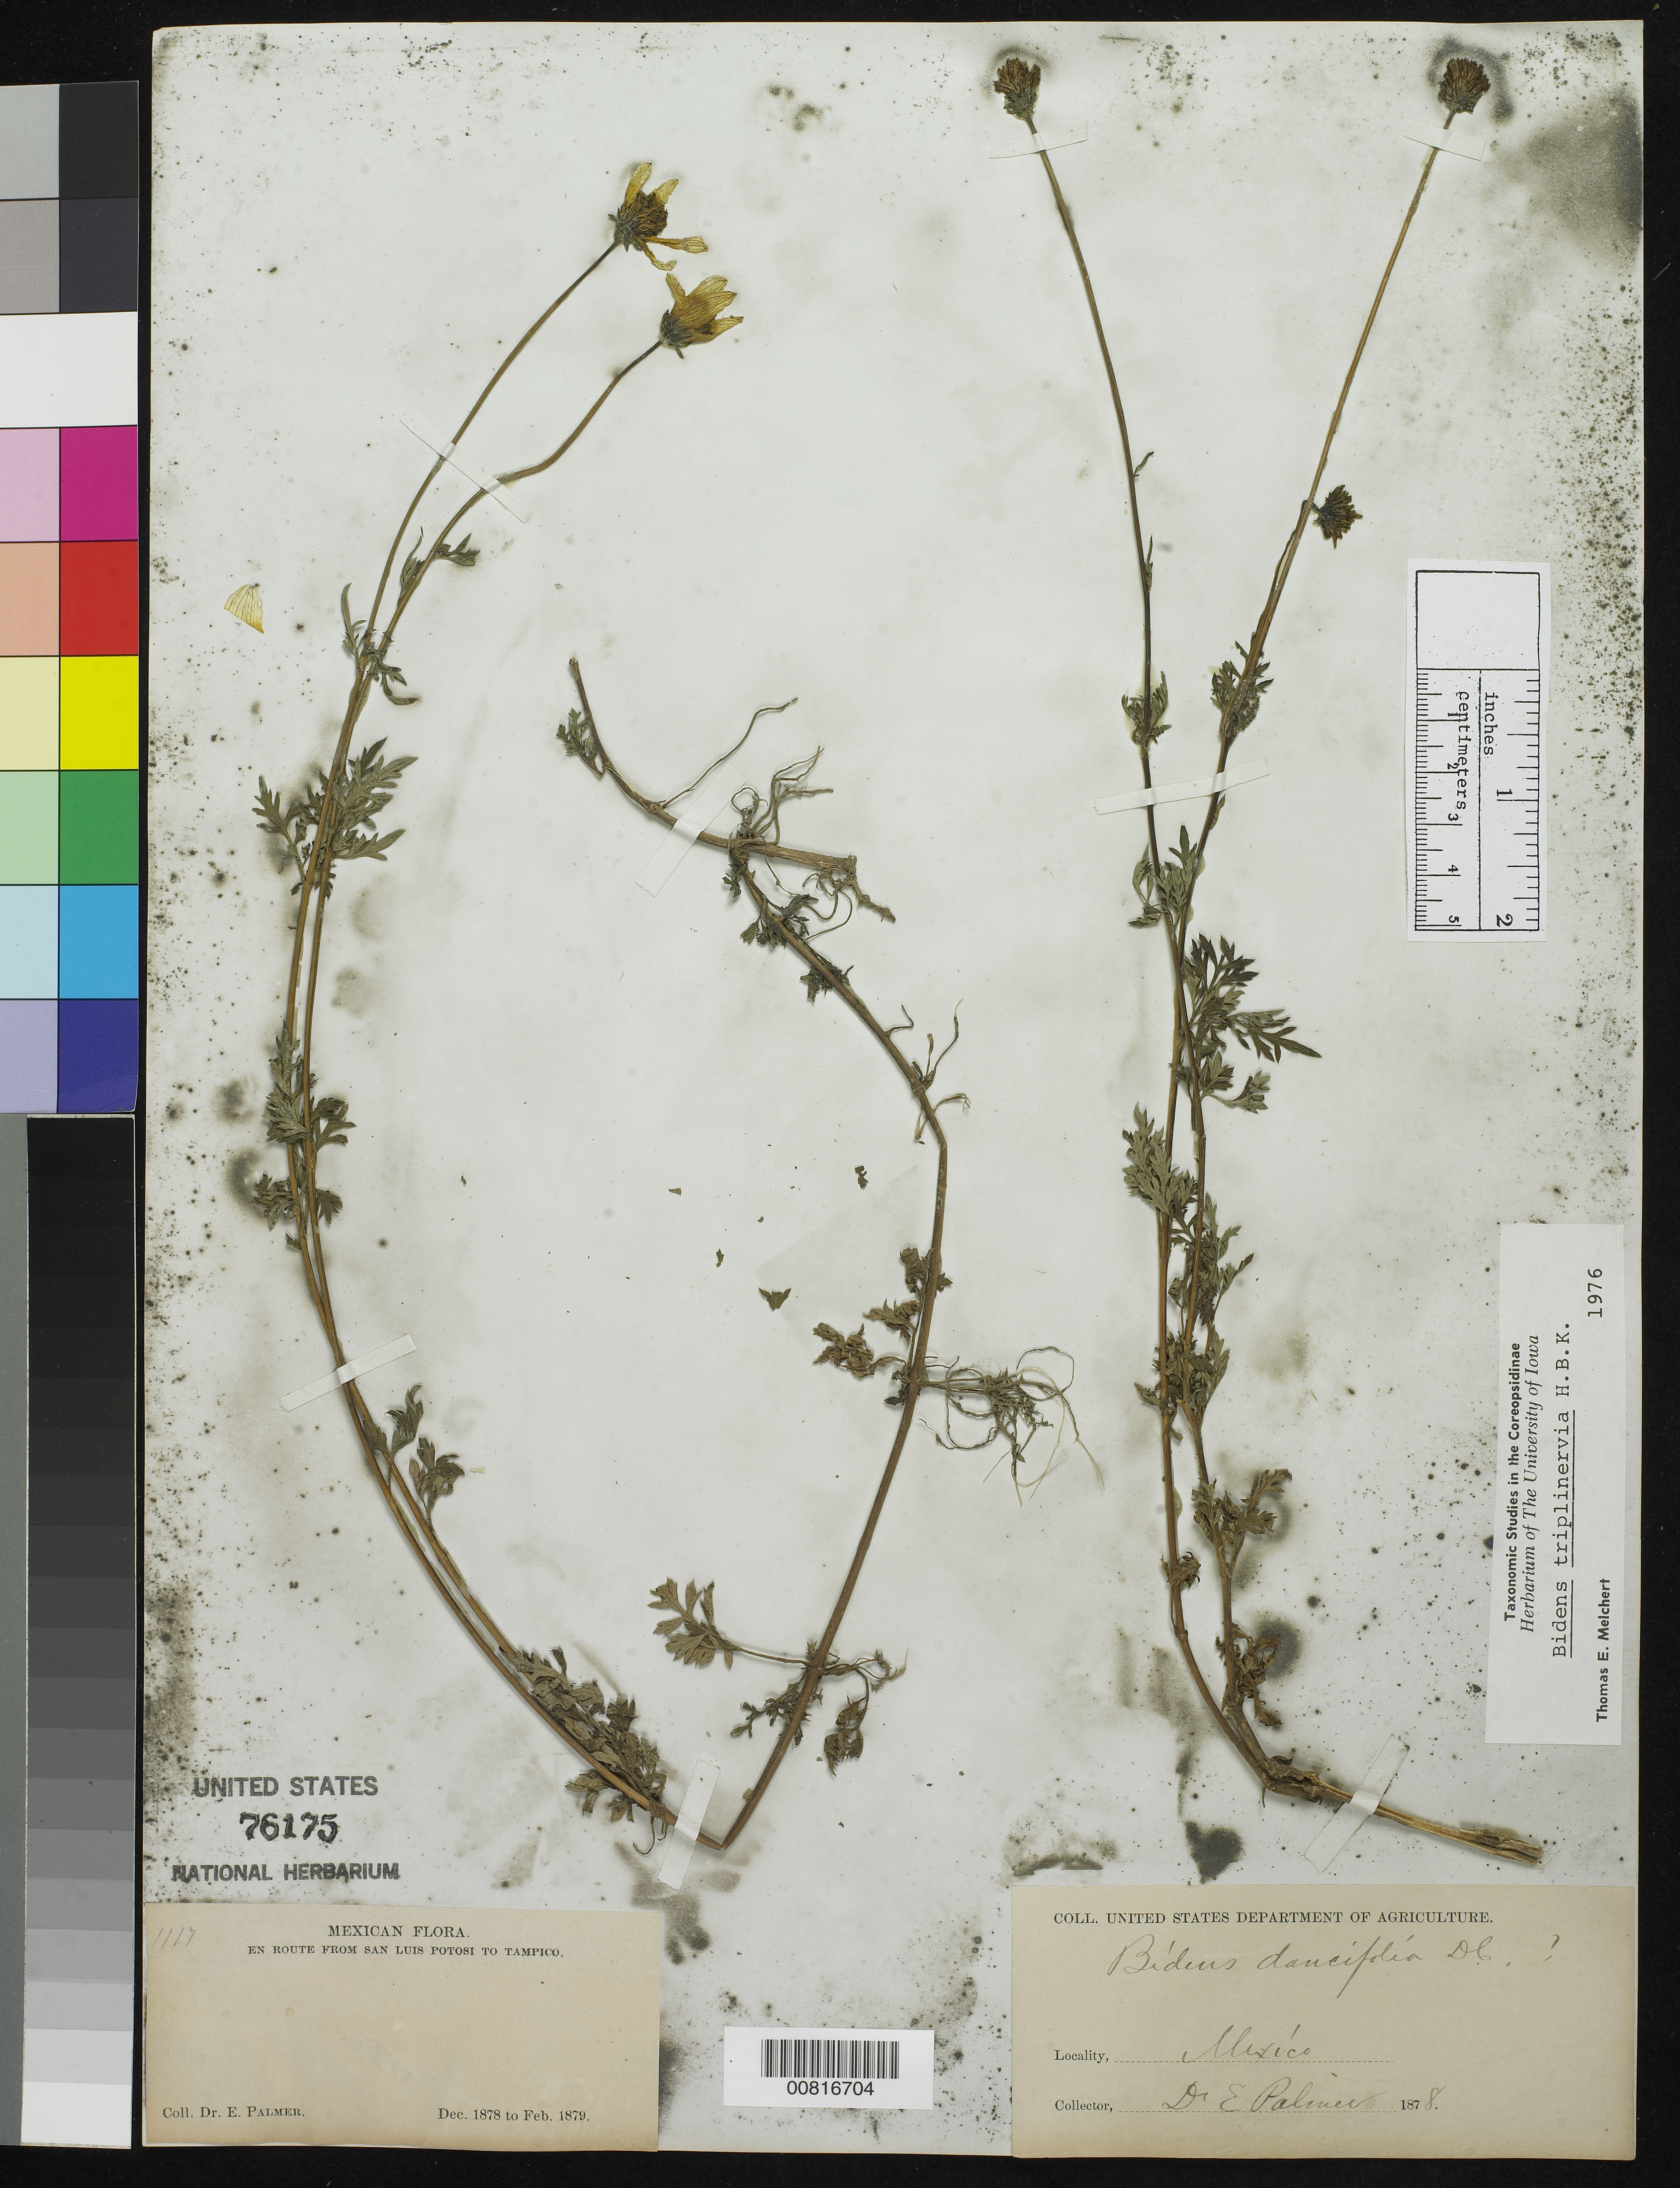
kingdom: Plantae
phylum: Tracheophyta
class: Magnoliopsida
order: Asterales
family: Asteraceae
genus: Bidens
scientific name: Bidens triplinervia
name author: Kunth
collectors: E. Palmer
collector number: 1117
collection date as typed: Dec 1878 to -- Feb 1879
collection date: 1878-12/1879-02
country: Mexico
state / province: san Luis Potosí / Tamaulipas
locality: En route from San Luis Potosí to Tampico, Tamaulipas.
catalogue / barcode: US 76175